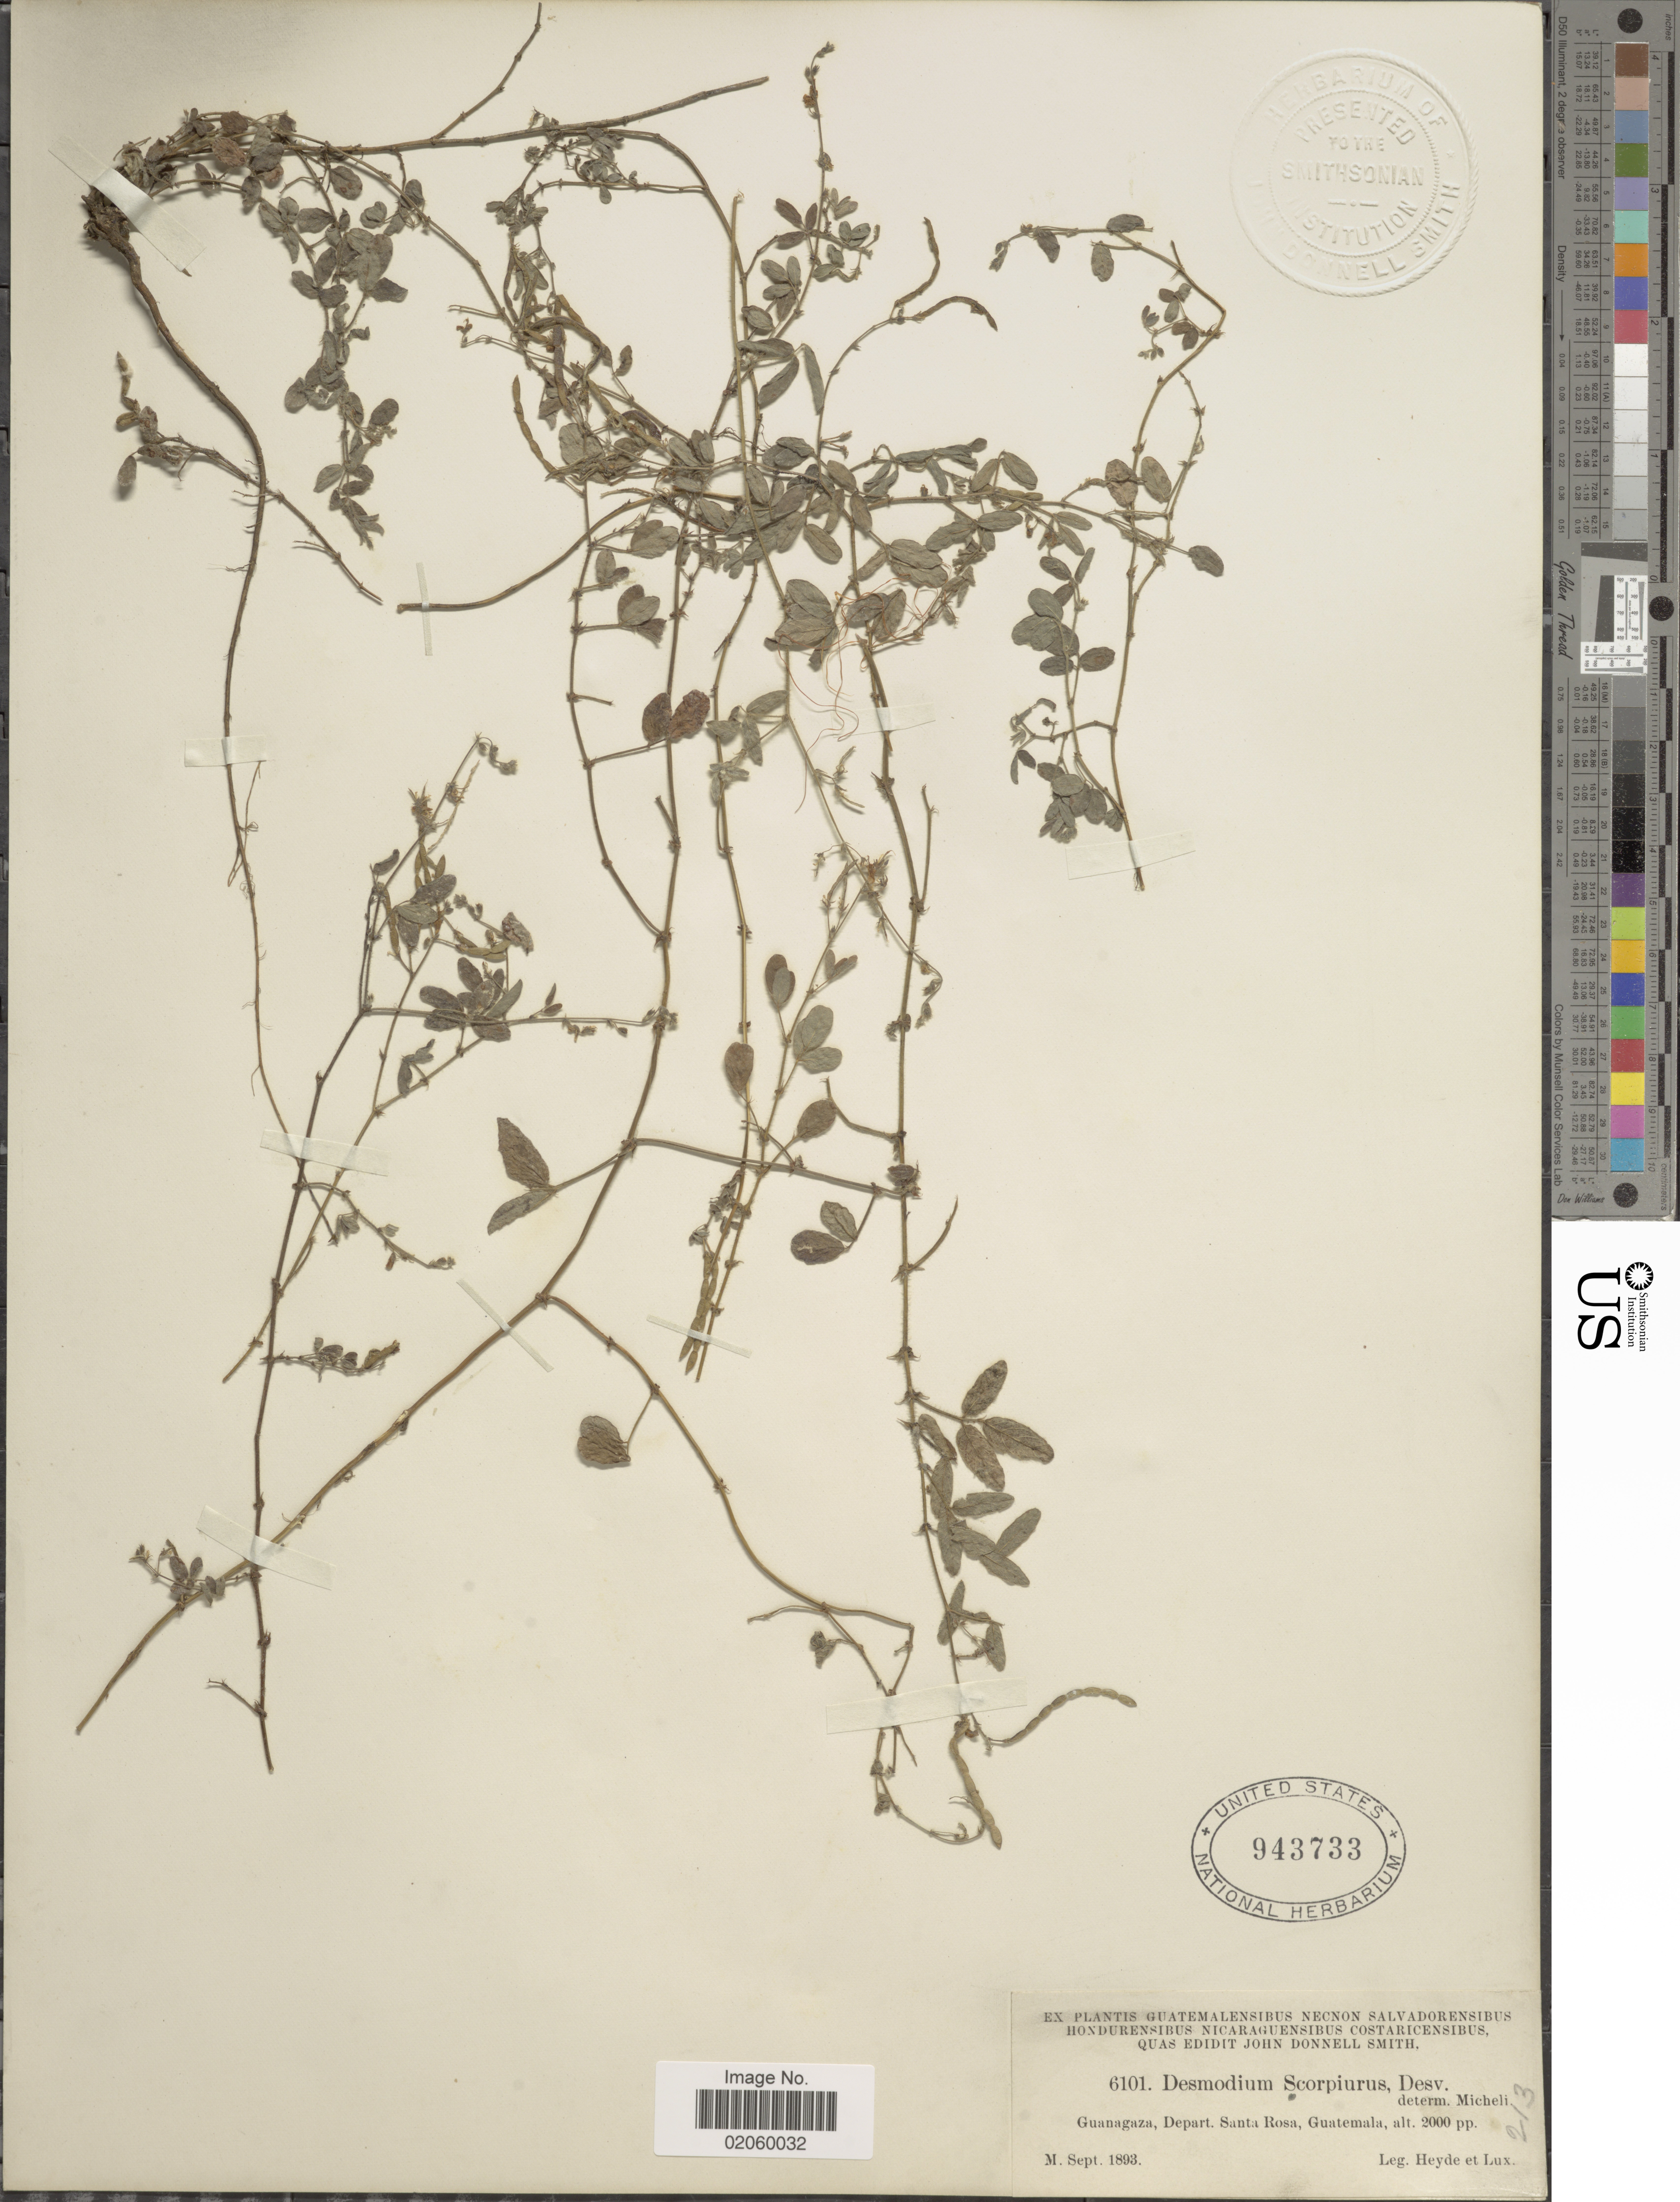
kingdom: Plantae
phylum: Tracheophyta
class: Magnoliopsida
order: Fabales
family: Fabaceae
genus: Desmodium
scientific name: Desmodium scorpiurus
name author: (Sw.) Desv. ex DC.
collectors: Heyde & Lux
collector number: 6101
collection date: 1893-09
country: Guatemala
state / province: Santa Rosa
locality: Guanagaza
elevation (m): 610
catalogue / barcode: US 943733